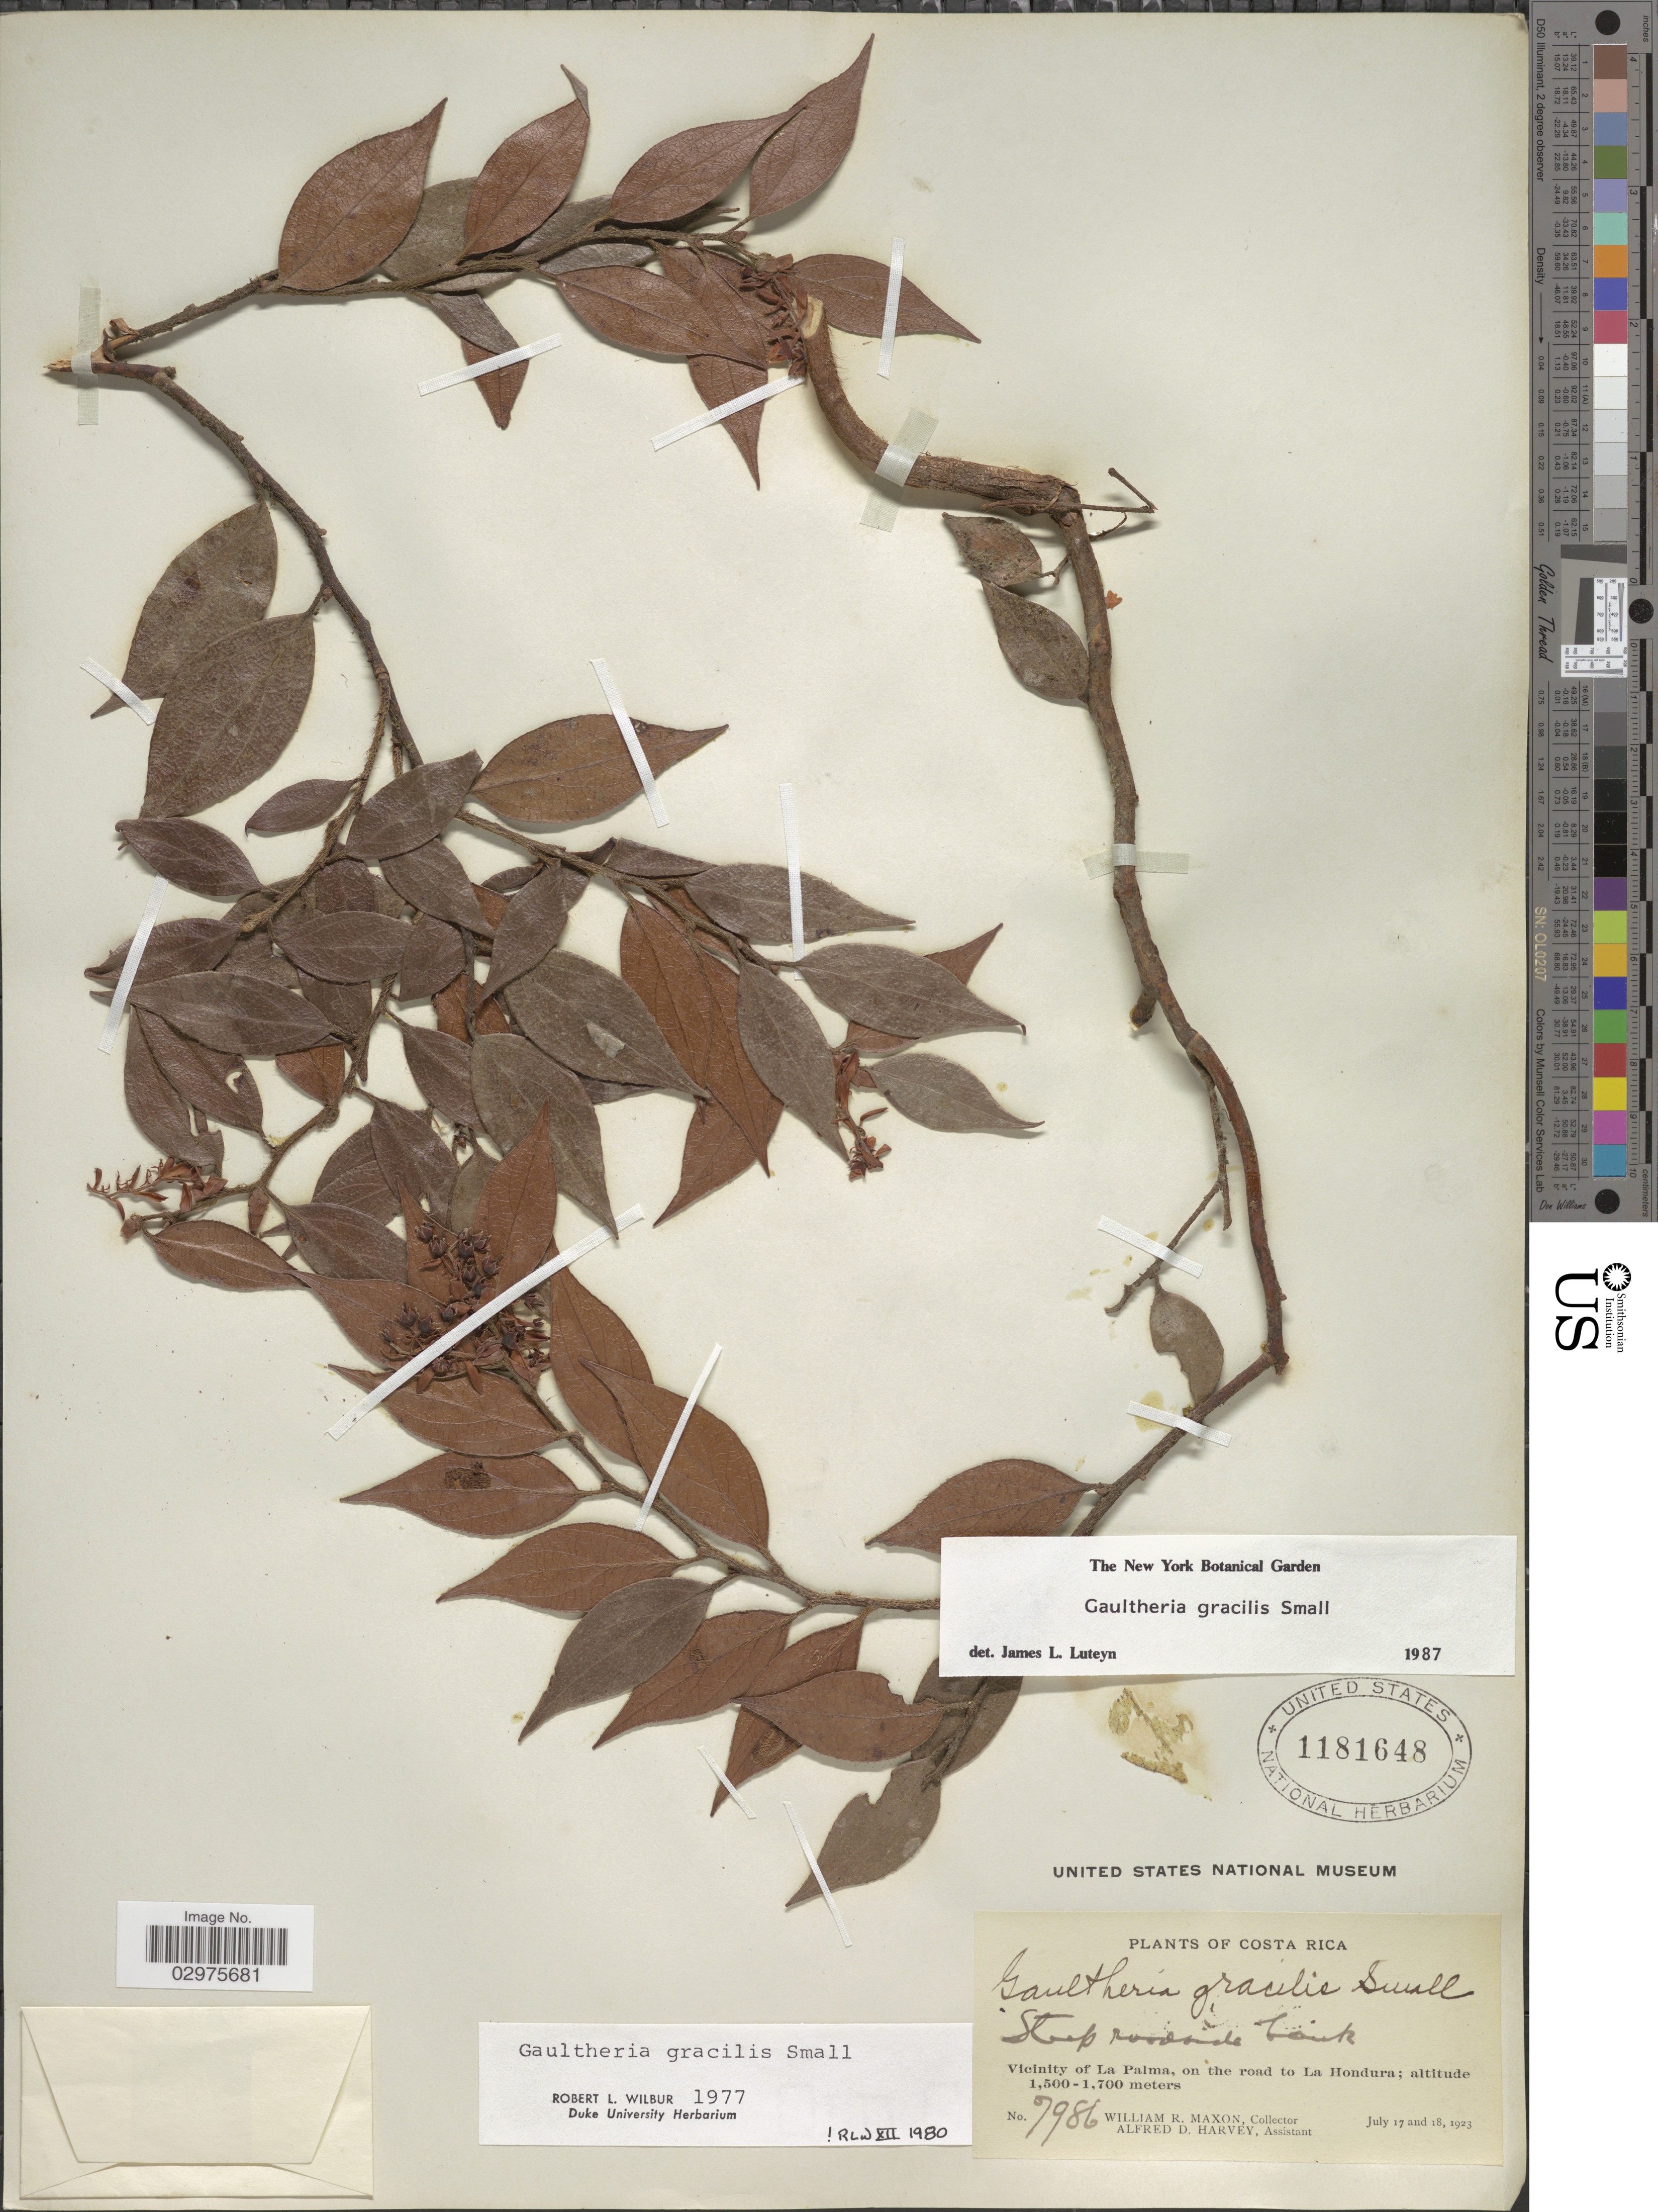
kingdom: Plantae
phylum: Tracheophyta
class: Magnoliopsida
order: Ericales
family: Ericaceae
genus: Gaultheria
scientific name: Gaultheria gracilis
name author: Small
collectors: W. R. Maxon & A. D. Harvey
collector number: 7986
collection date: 1923-07-17/1923-07-18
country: Costa Rica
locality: Vicinity of La Palma, on the road to La Hondura.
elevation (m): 1500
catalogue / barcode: US 1181648